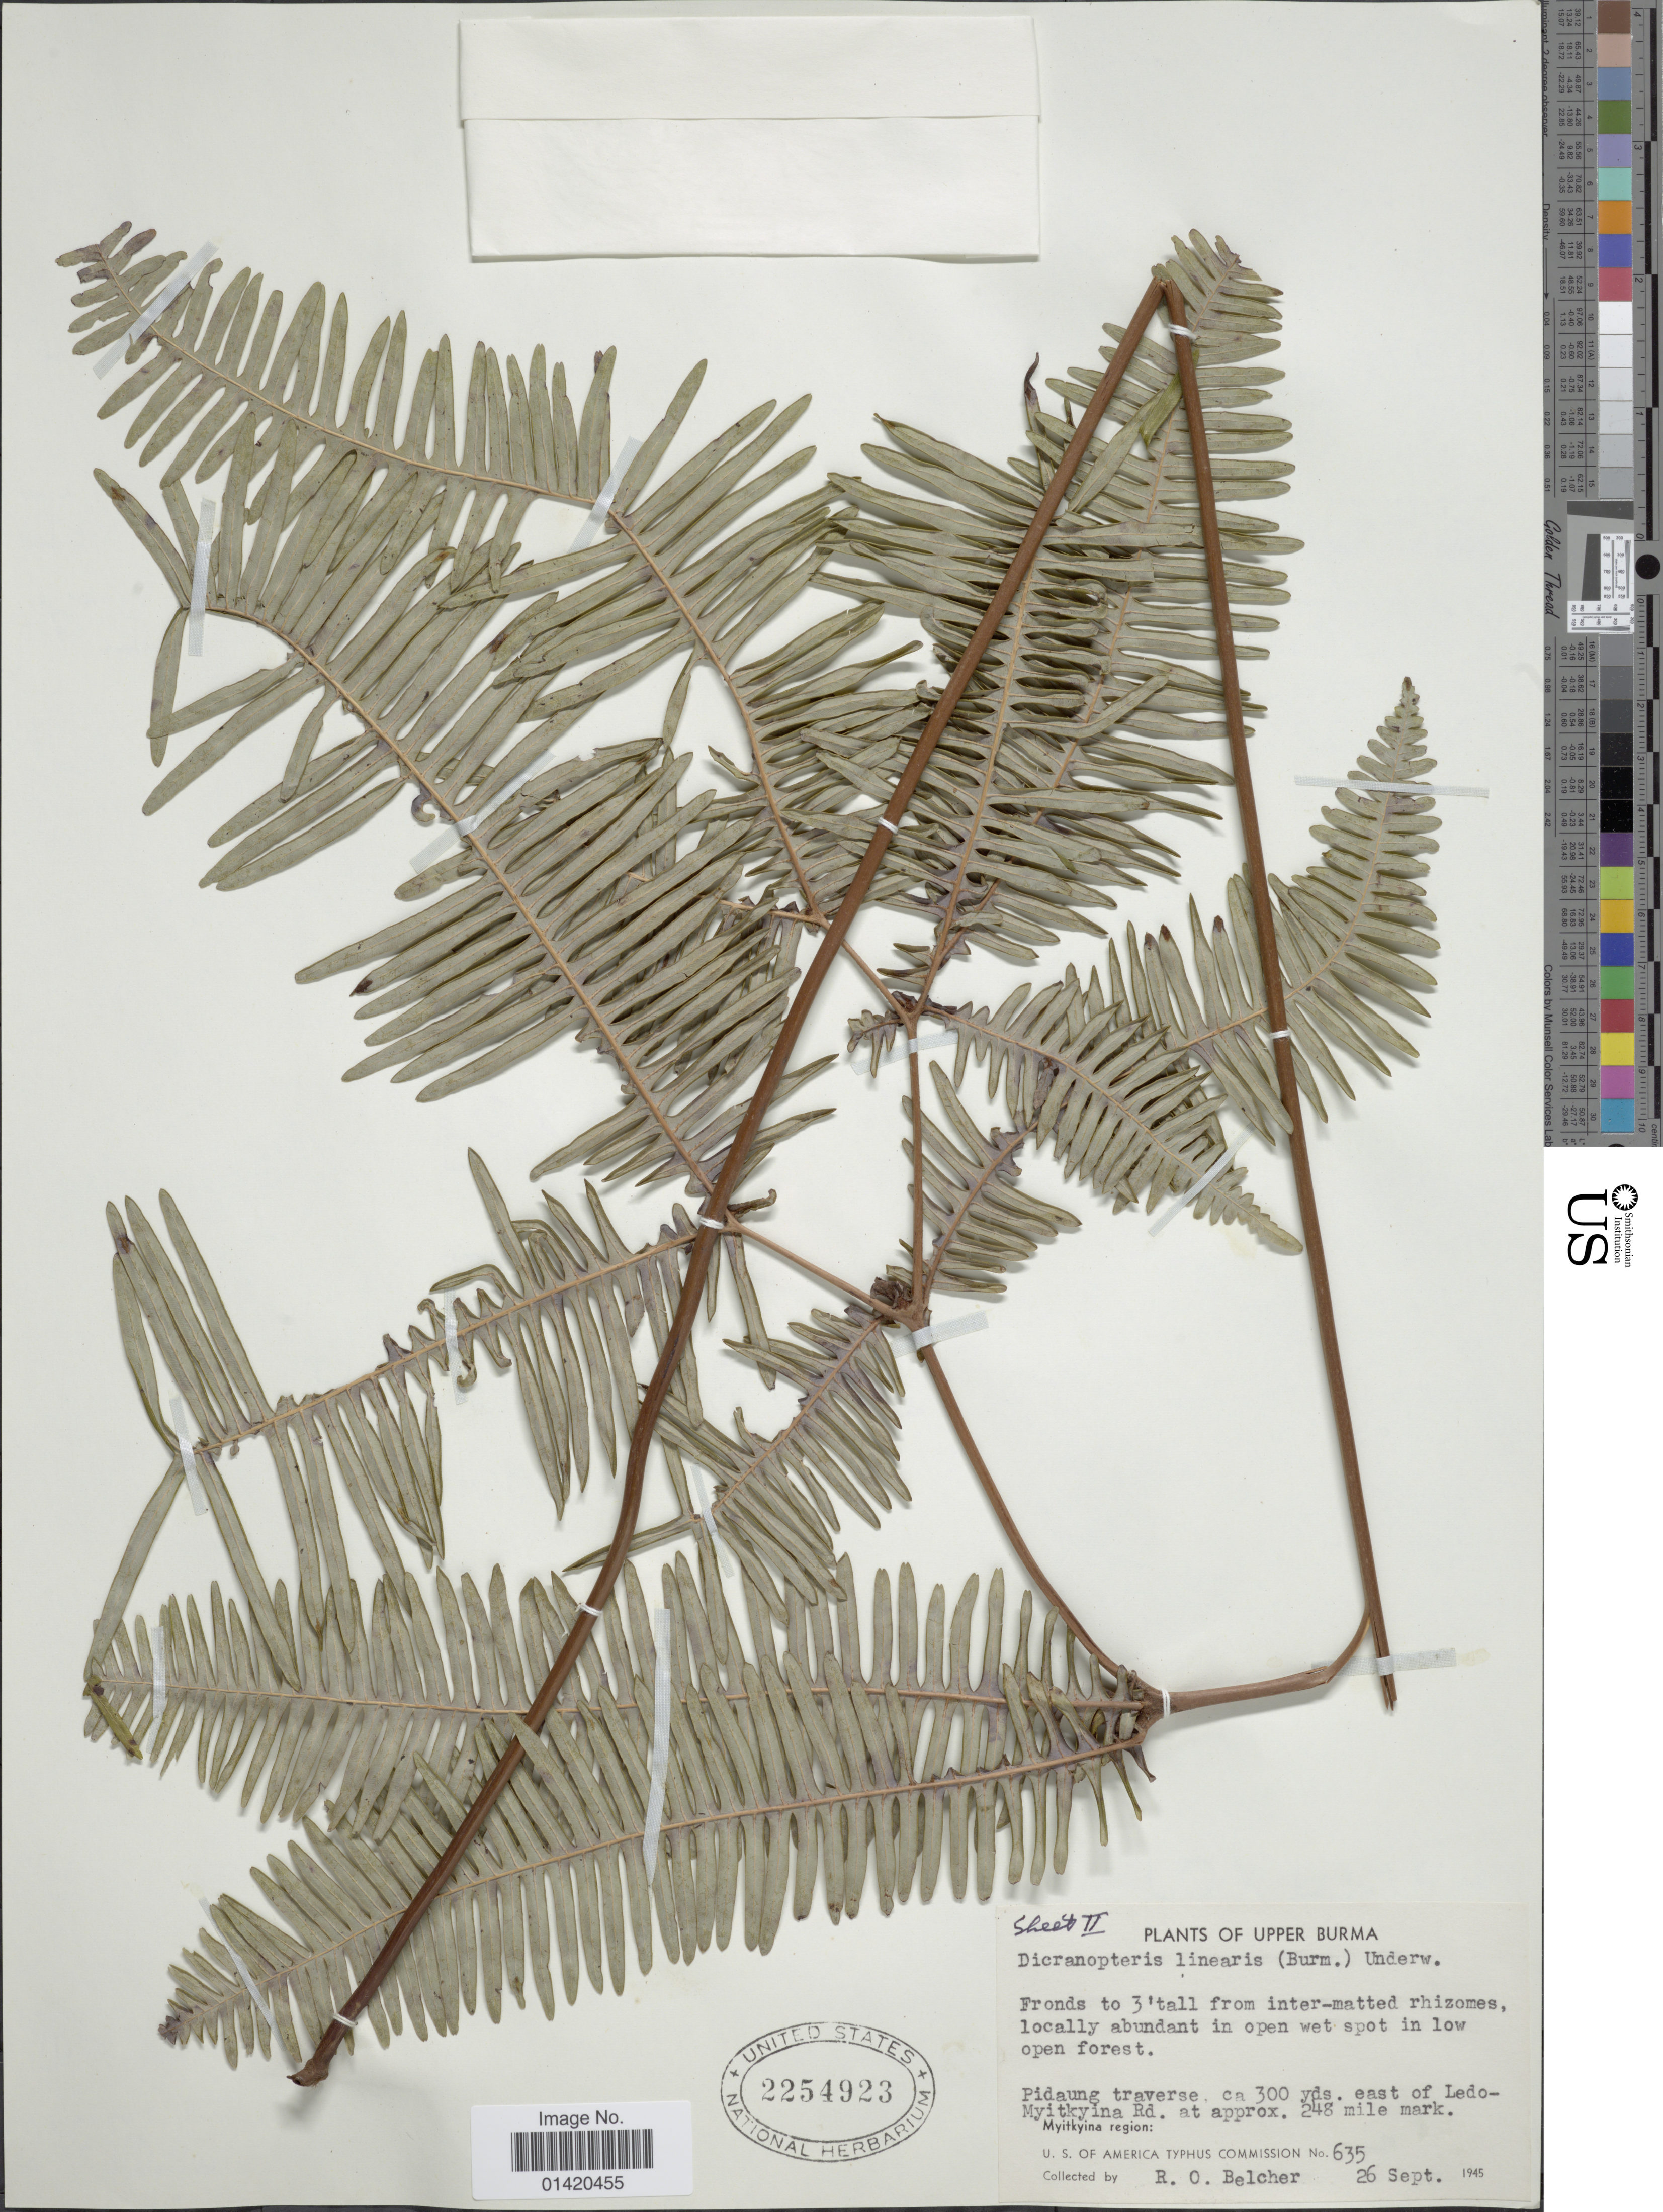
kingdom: Plantae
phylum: Tracheophyta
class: Polypodiopsida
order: Gleicheniales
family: Gleicheniaceae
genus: Dicranopteris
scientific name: Dicranopteris linearis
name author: (Burm. f.) Underw.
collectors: R. Belcher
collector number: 635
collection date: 1945-09-26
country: Myanmar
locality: Upper Burma, Piduang traverse, ca 300 yds east of Ledo-Myitkyina Rd. at approx. 248 mile mark Myitkyina region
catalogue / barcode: US 2254923